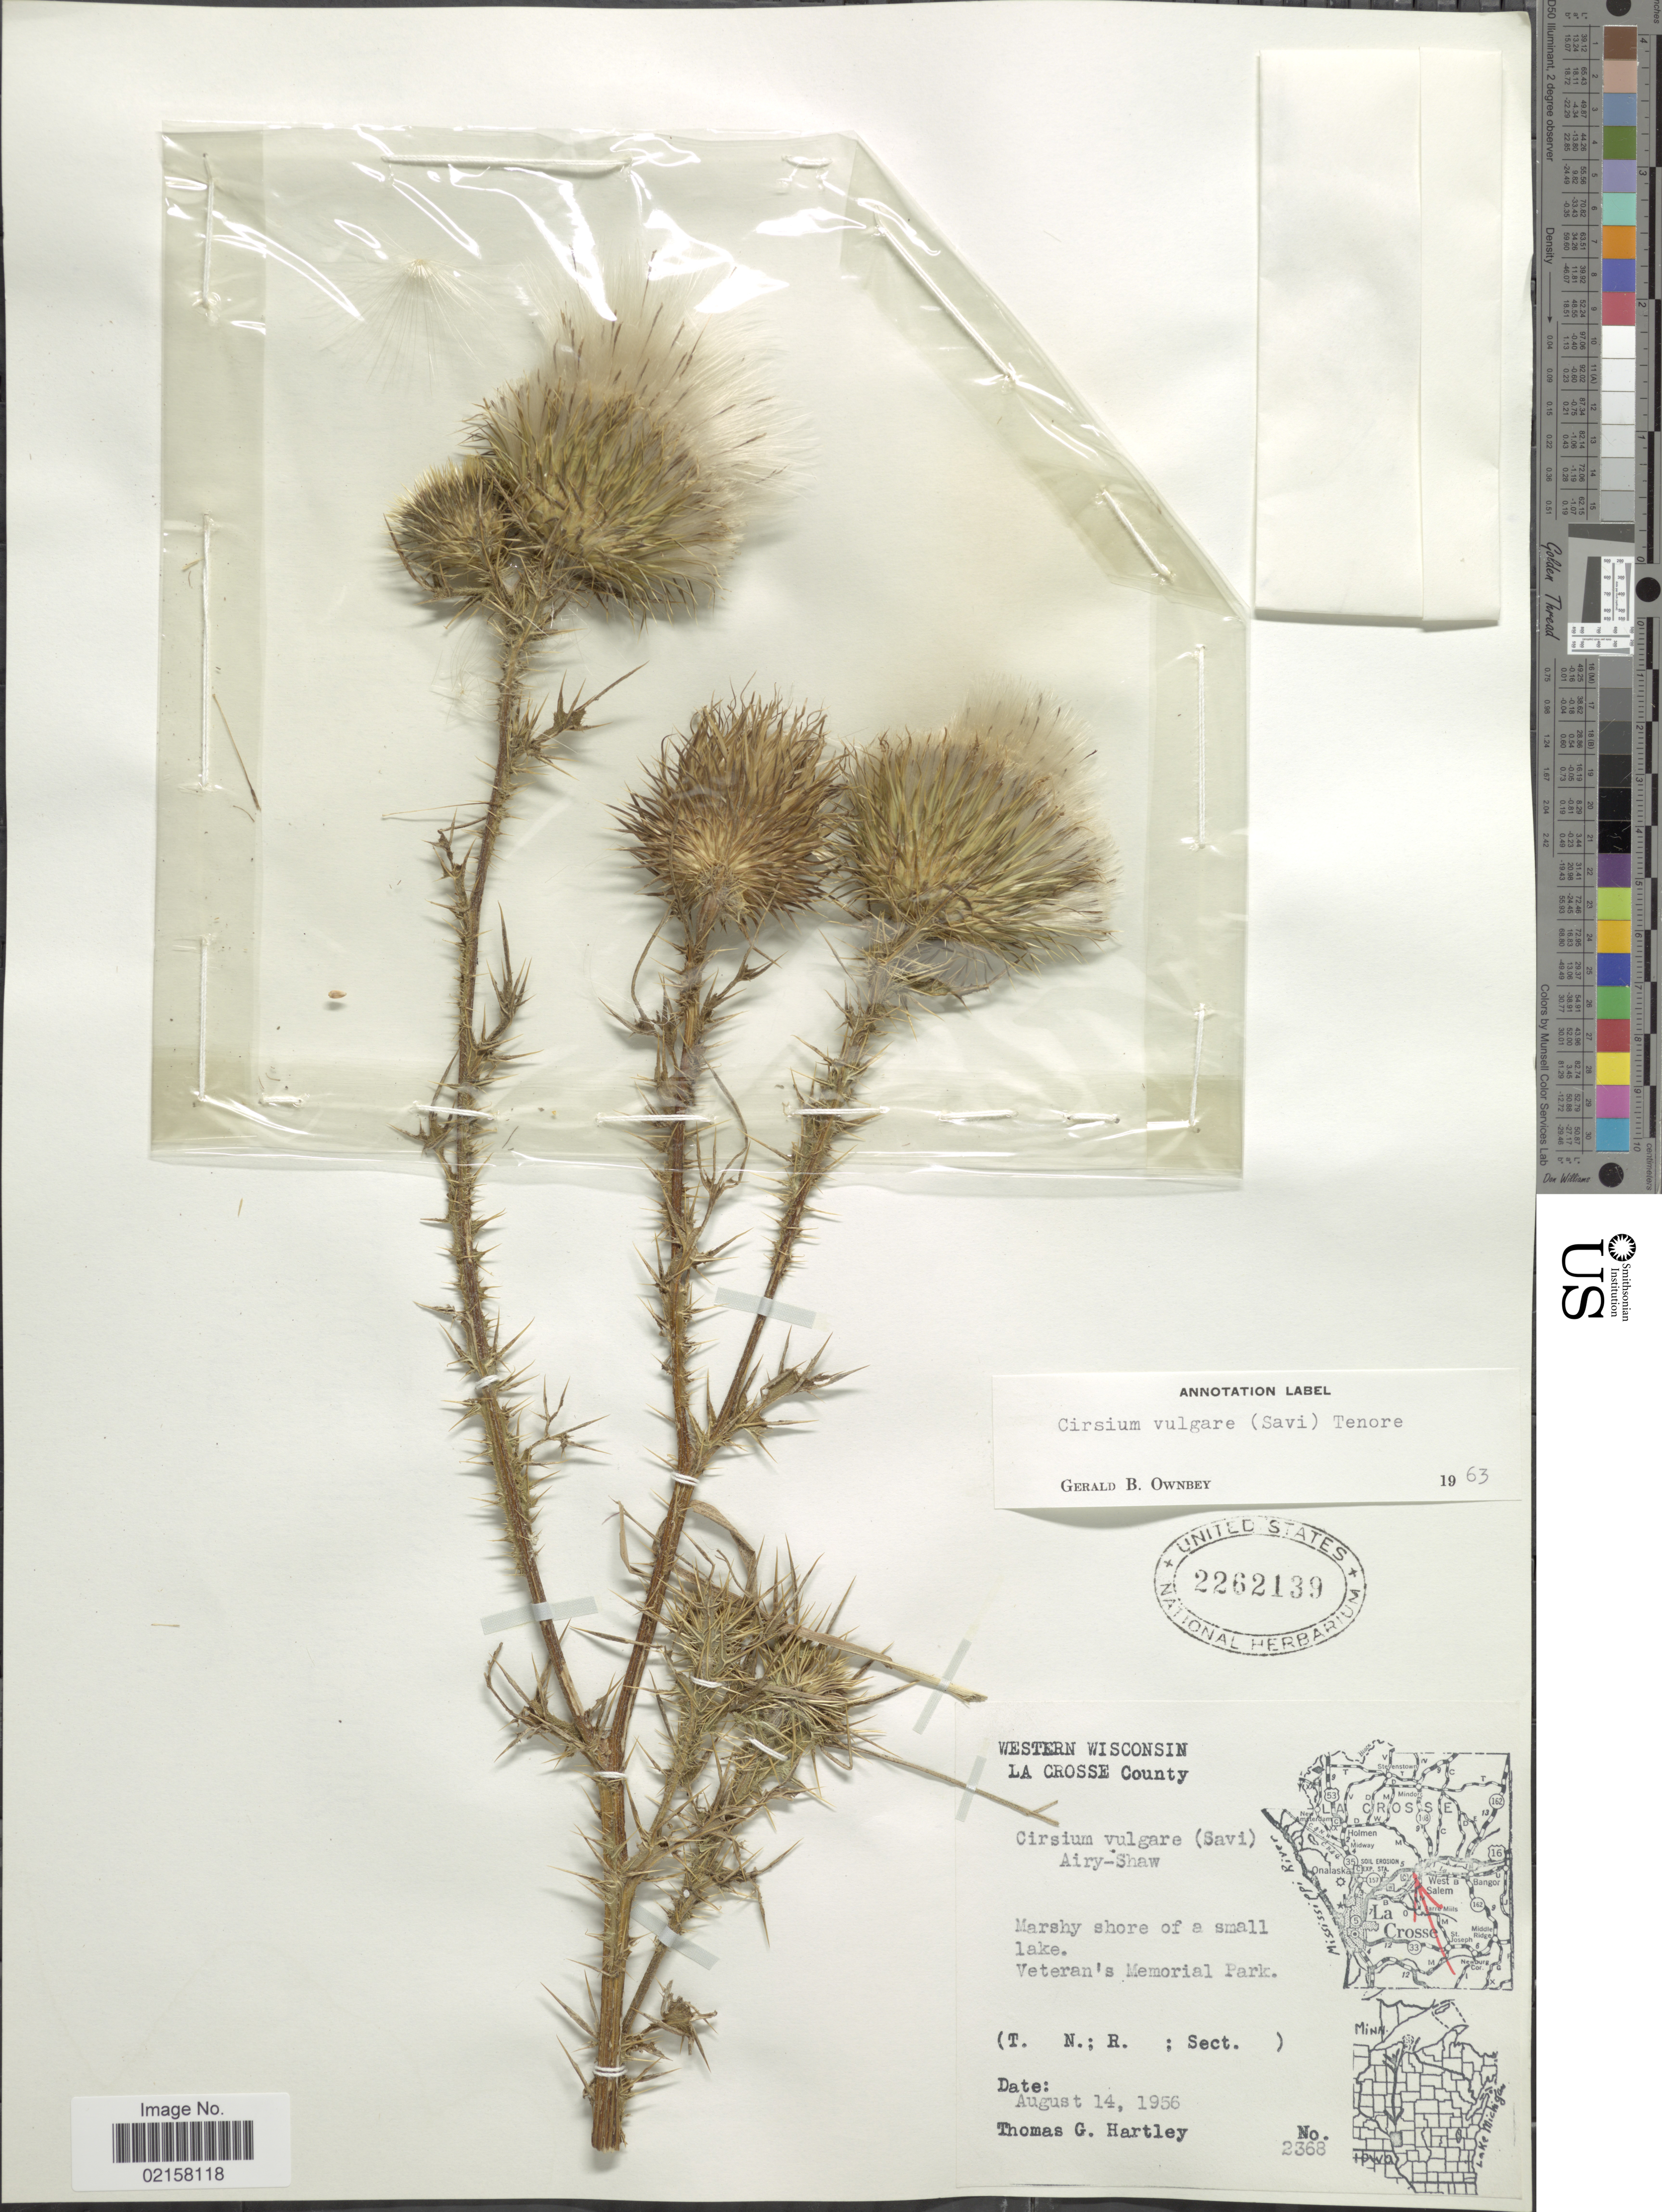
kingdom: Plantae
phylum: Tracheophyta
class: Magnoliopsida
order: Asterales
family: Asteraceae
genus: Cirsium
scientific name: Cirsium vulgare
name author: (Savi) Ten.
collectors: T. G. Hartley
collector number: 2368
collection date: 1956-08-14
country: United States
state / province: Wisconsin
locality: Western Wisconsin, La Crosse County, Marshy shore of a small lake, Veteran's Memorial Park.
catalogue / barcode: US 2262139